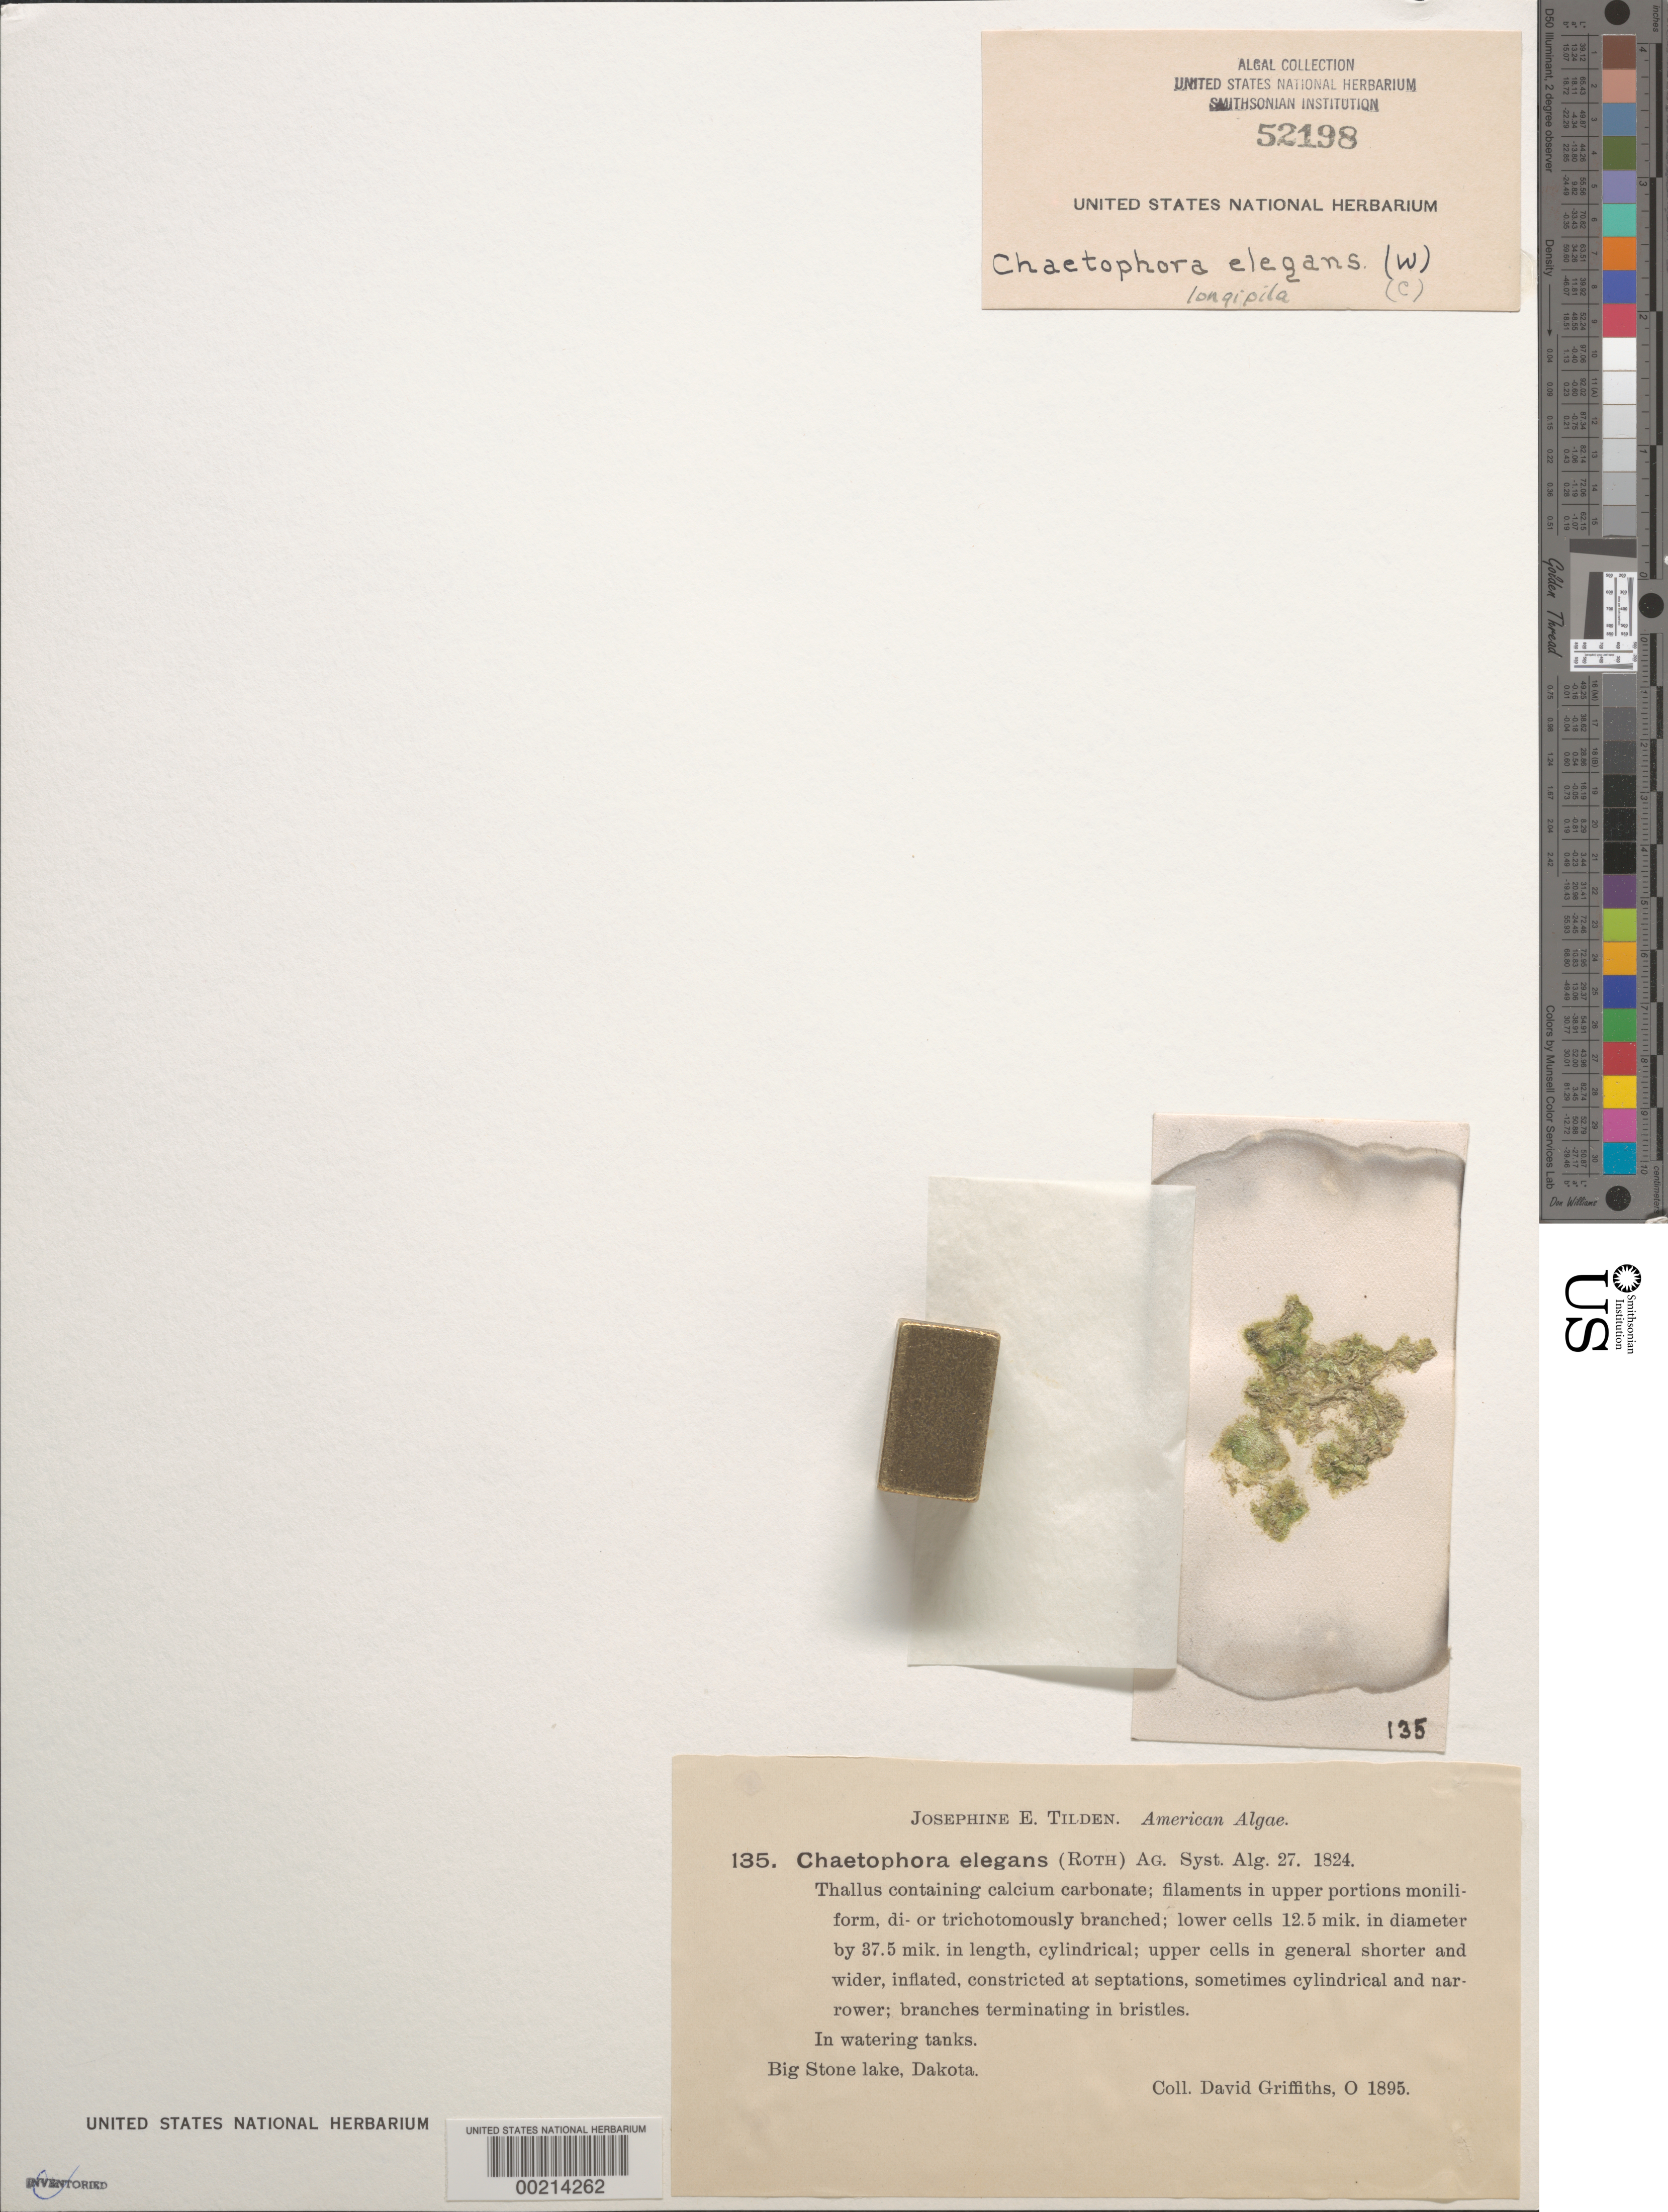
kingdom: Plantae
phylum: Chlorophyta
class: Chlorophyceae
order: Chaetophorales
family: Chaetophoraceae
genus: Chaetophoropsis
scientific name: Chaetophoropsis elegans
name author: (Roth) B.Wen Liu et al.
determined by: Algae name updating Project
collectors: D. Griffiths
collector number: JET 135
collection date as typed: Oct 1895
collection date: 1895-10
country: United States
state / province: South Dakota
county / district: Roberts County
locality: Big Stone Lake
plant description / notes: Tilden, American Algae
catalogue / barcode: US 52198